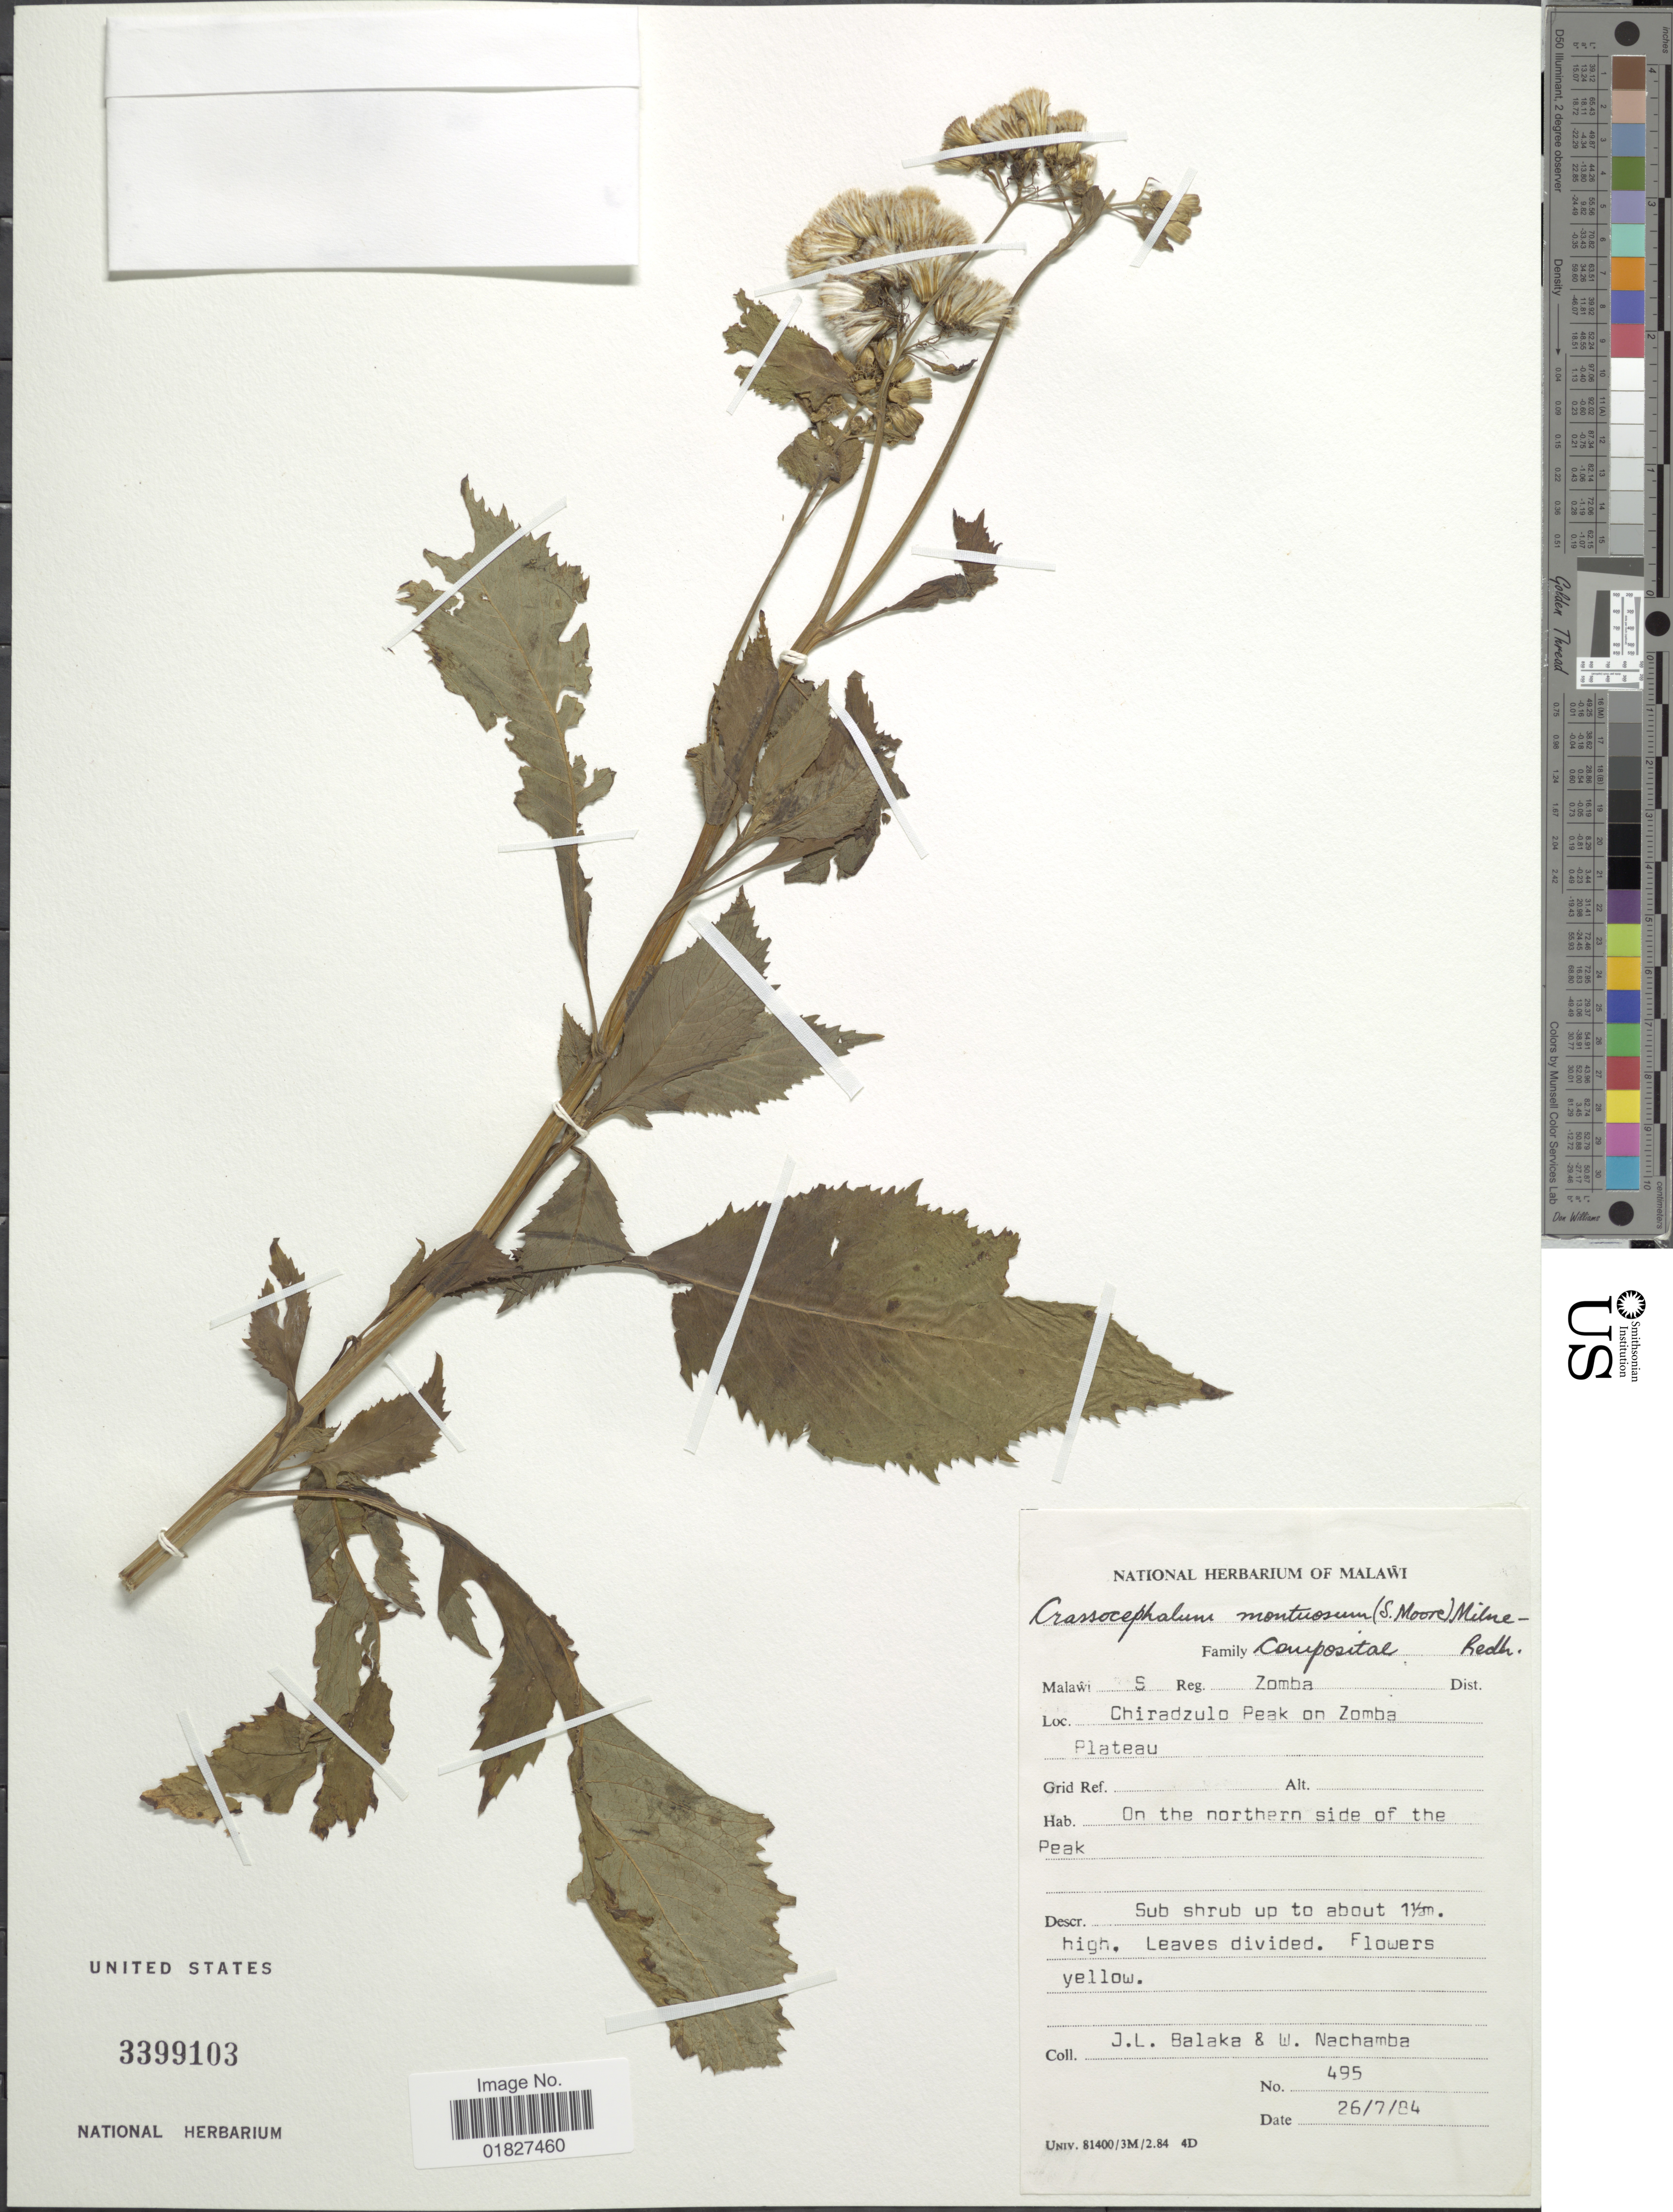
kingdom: Plantae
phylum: Tracheophyta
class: Magnoliopsida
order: Asterales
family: Asteraceae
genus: Crassocephalum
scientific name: Crassocephalum montuosum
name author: (S. Moore) Milne-Redh.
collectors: J. Balaka & W. Nachamba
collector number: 495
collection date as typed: Transcribed d/m/y: 26/7/84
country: Malawi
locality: Zomba Dist., Chiradzulo Peak on Zomba Plateau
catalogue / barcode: US 3399103